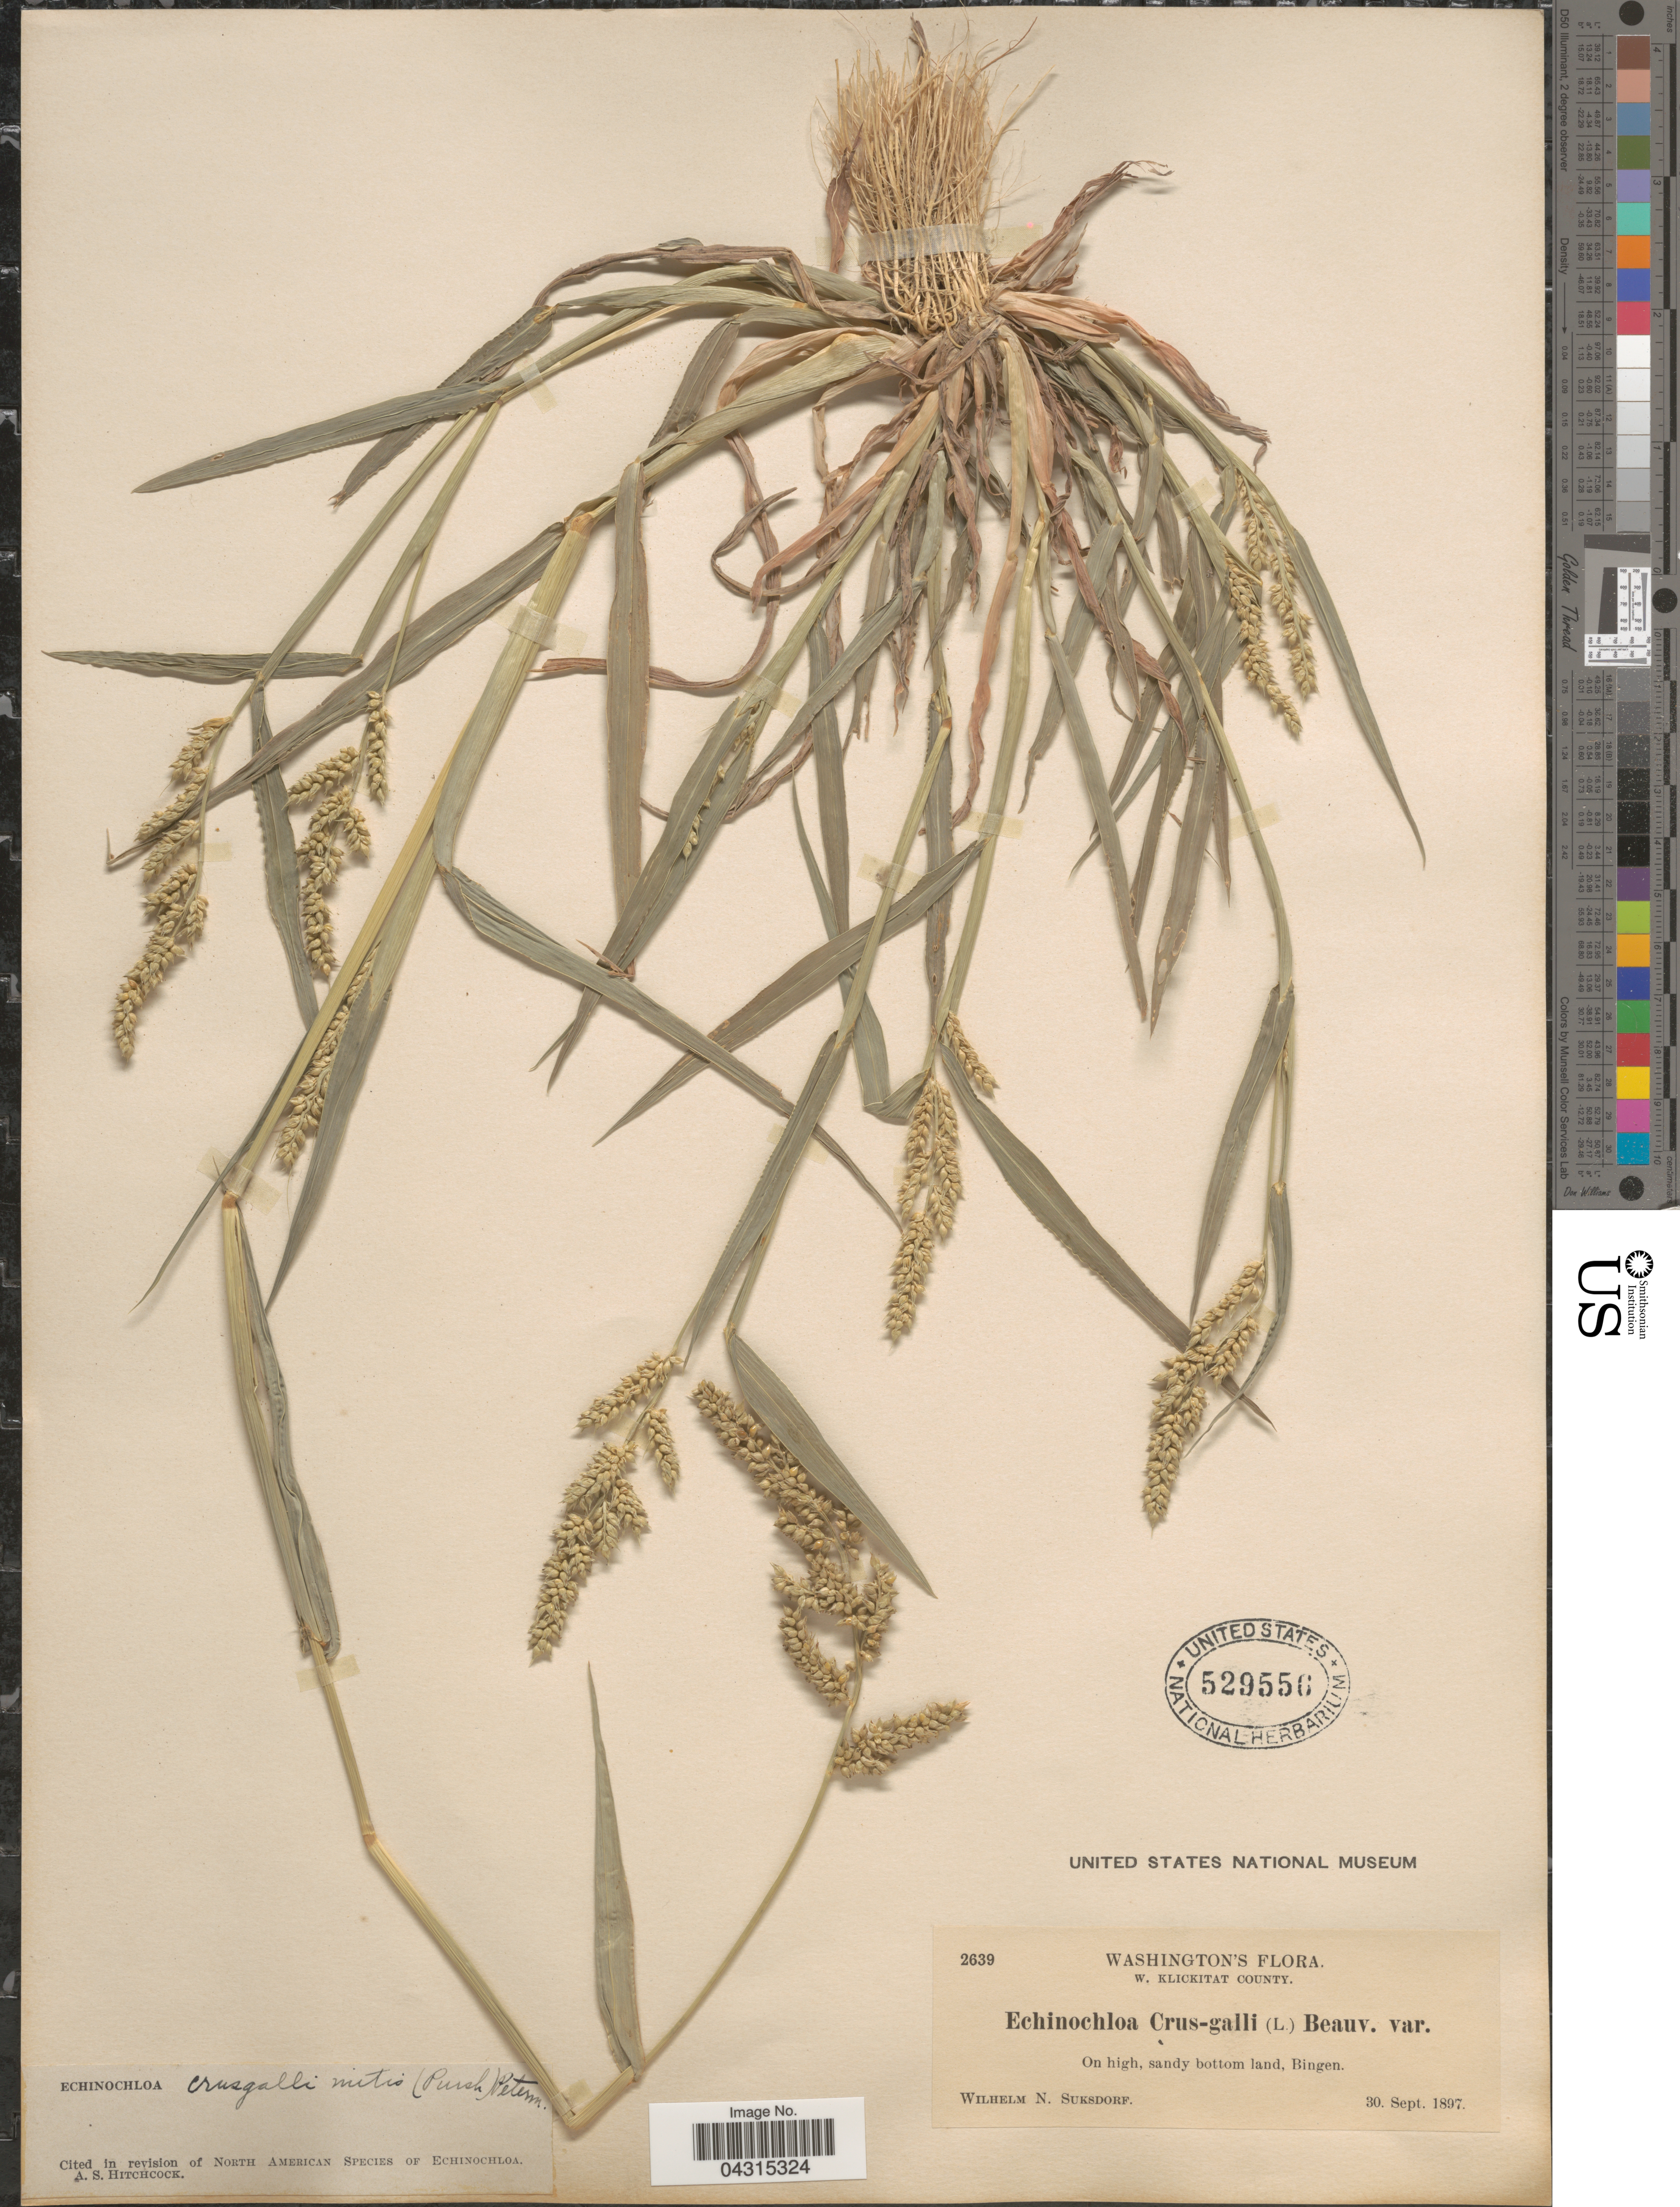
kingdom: Plantae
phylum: Tracheophyta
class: Liliopsida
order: Poales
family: Poaceae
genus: Echinochloa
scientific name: Echinochloa crus-galli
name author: (L.) P. Beauv.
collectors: W. N. Suksdorf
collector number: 2639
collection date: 1897-09-30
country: United States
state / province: Washington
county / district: Klickitat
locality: W. Klickitat County. On high, sandy bottom land, Bingen.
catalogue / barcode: US 529556